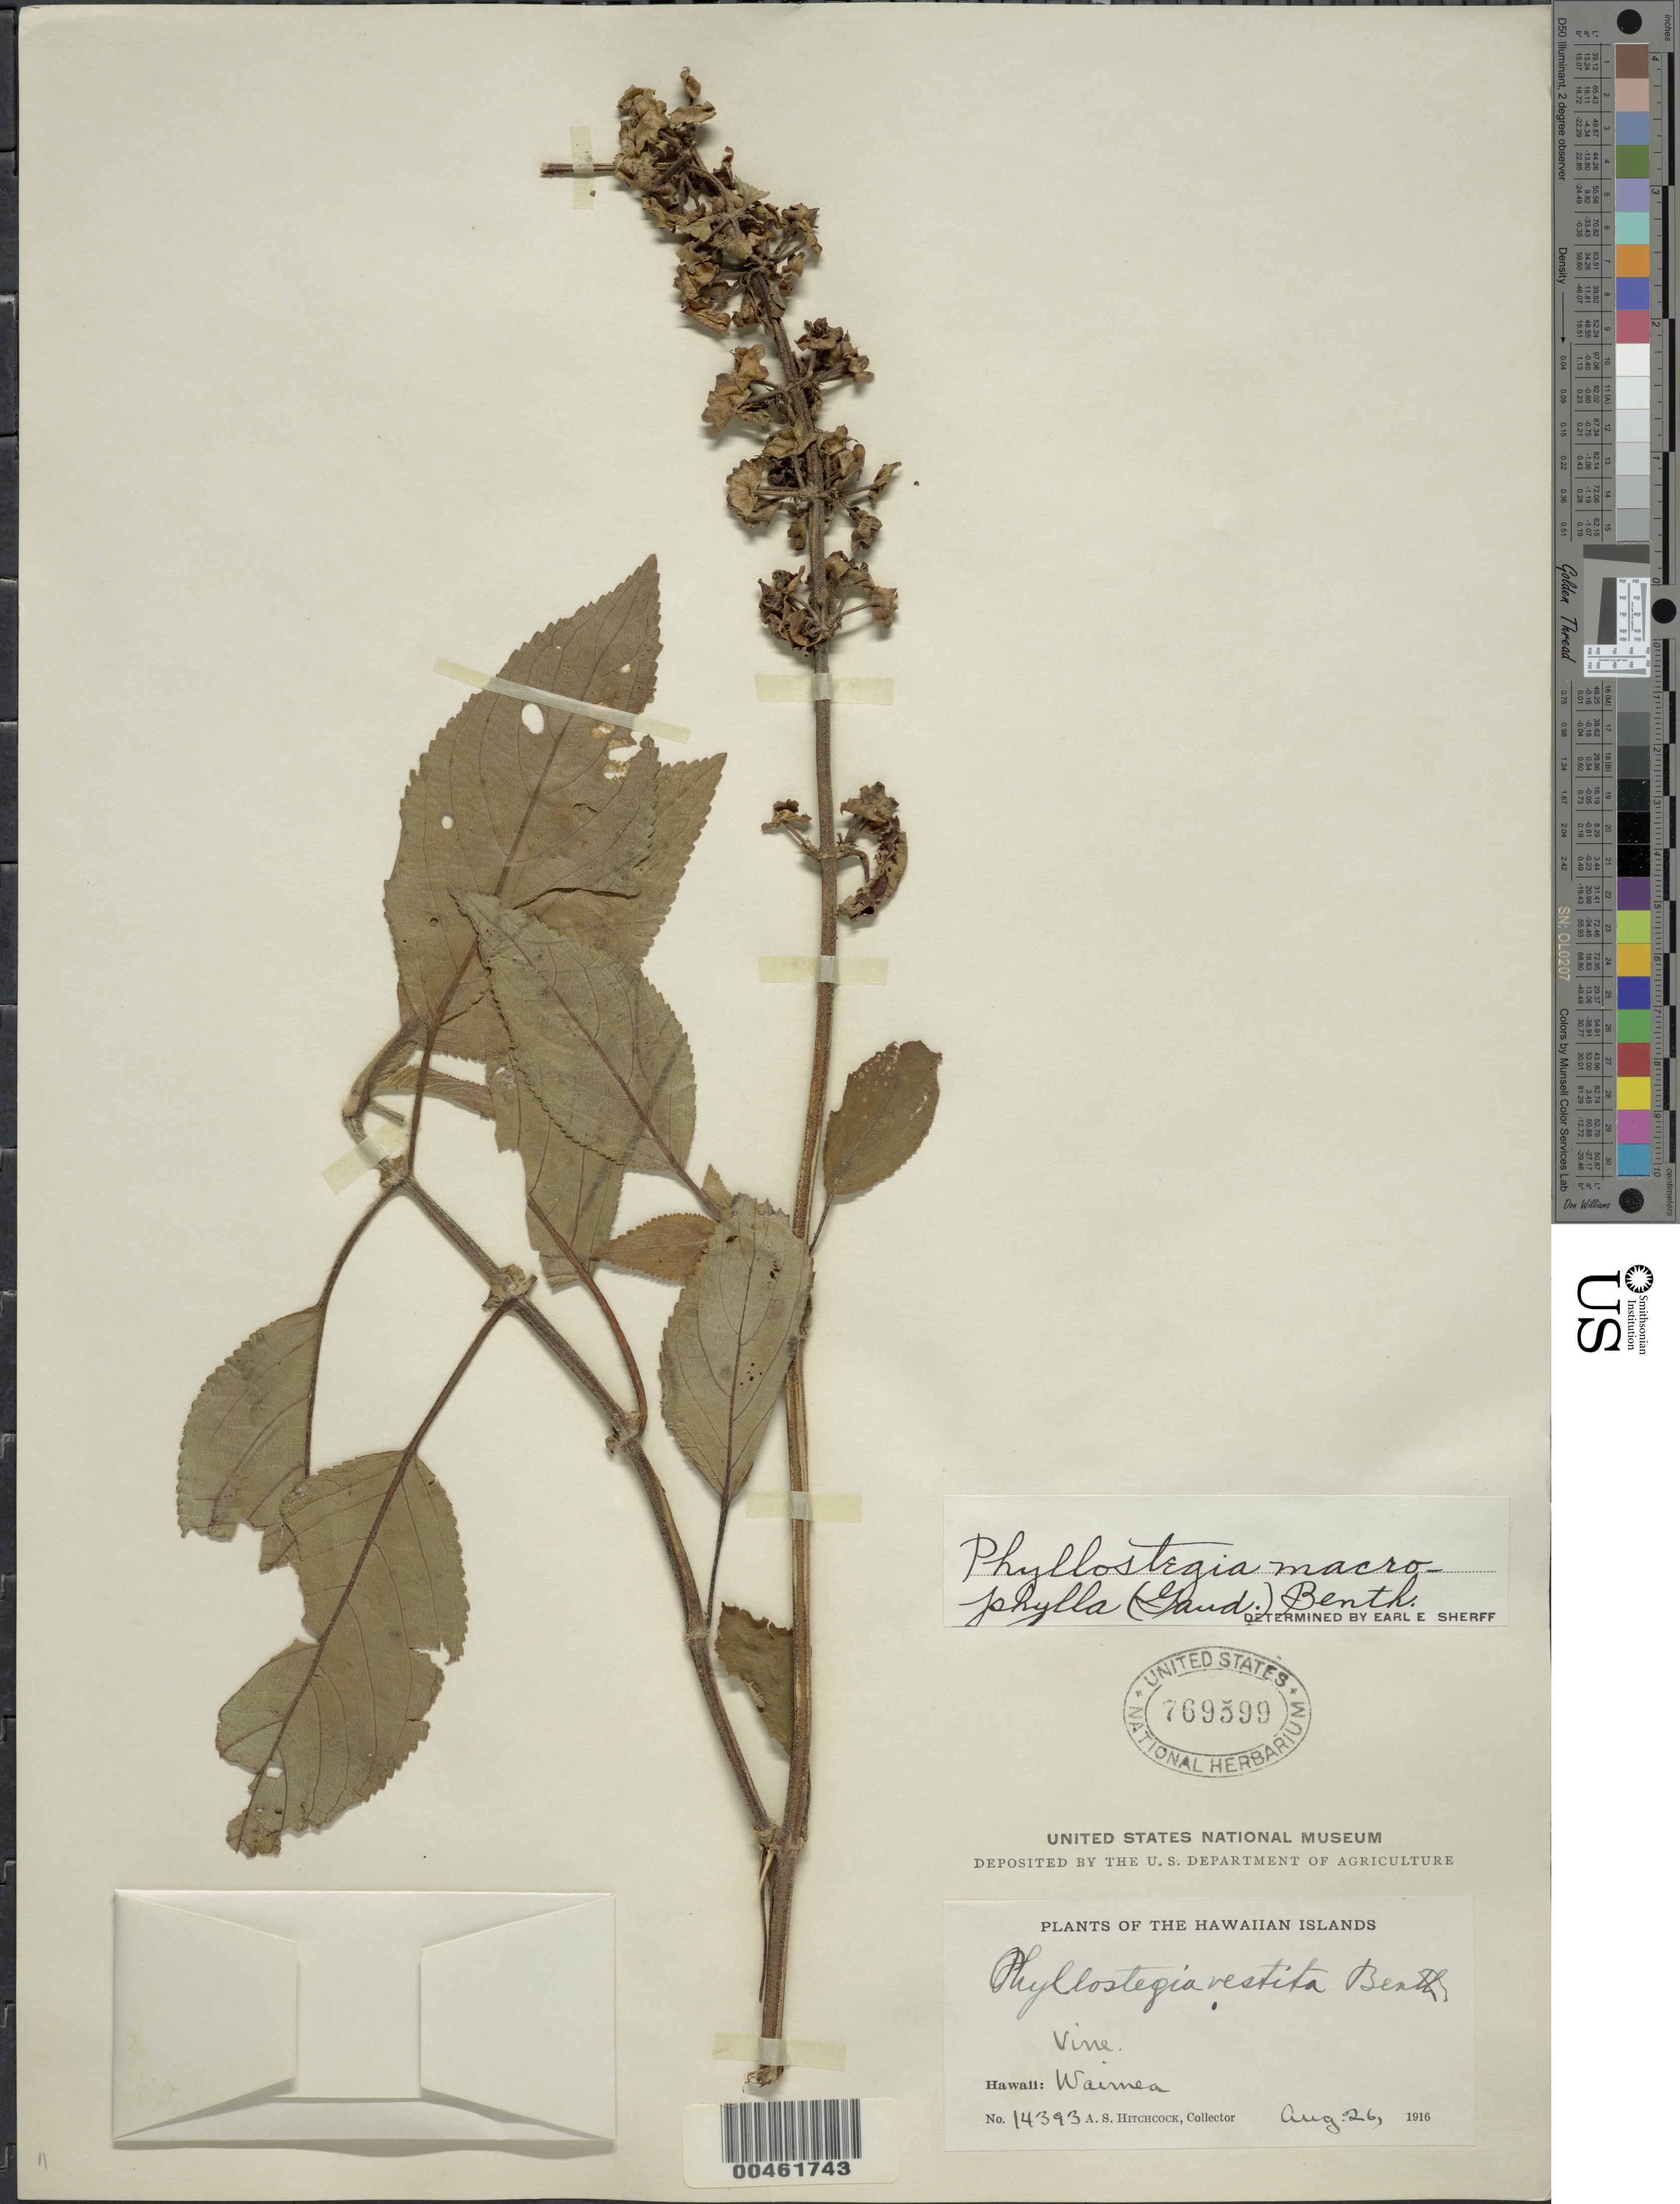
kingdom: Plantae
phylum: Tracheophyta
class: Magnoliopsida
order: Lamiales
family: Lamiaceae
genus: Phyllostegia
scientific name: Phyllostegia macrophylla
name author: (Gaudich.) Benth.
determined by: Sherff, E. E.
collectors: A. S. Hitchcock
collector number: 14393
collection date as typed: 26 Aug 1916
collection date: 1916-08-26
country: United States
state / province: Hawaii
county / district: Hawaii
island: Hawaii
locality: Waimea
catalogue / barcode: US 769599